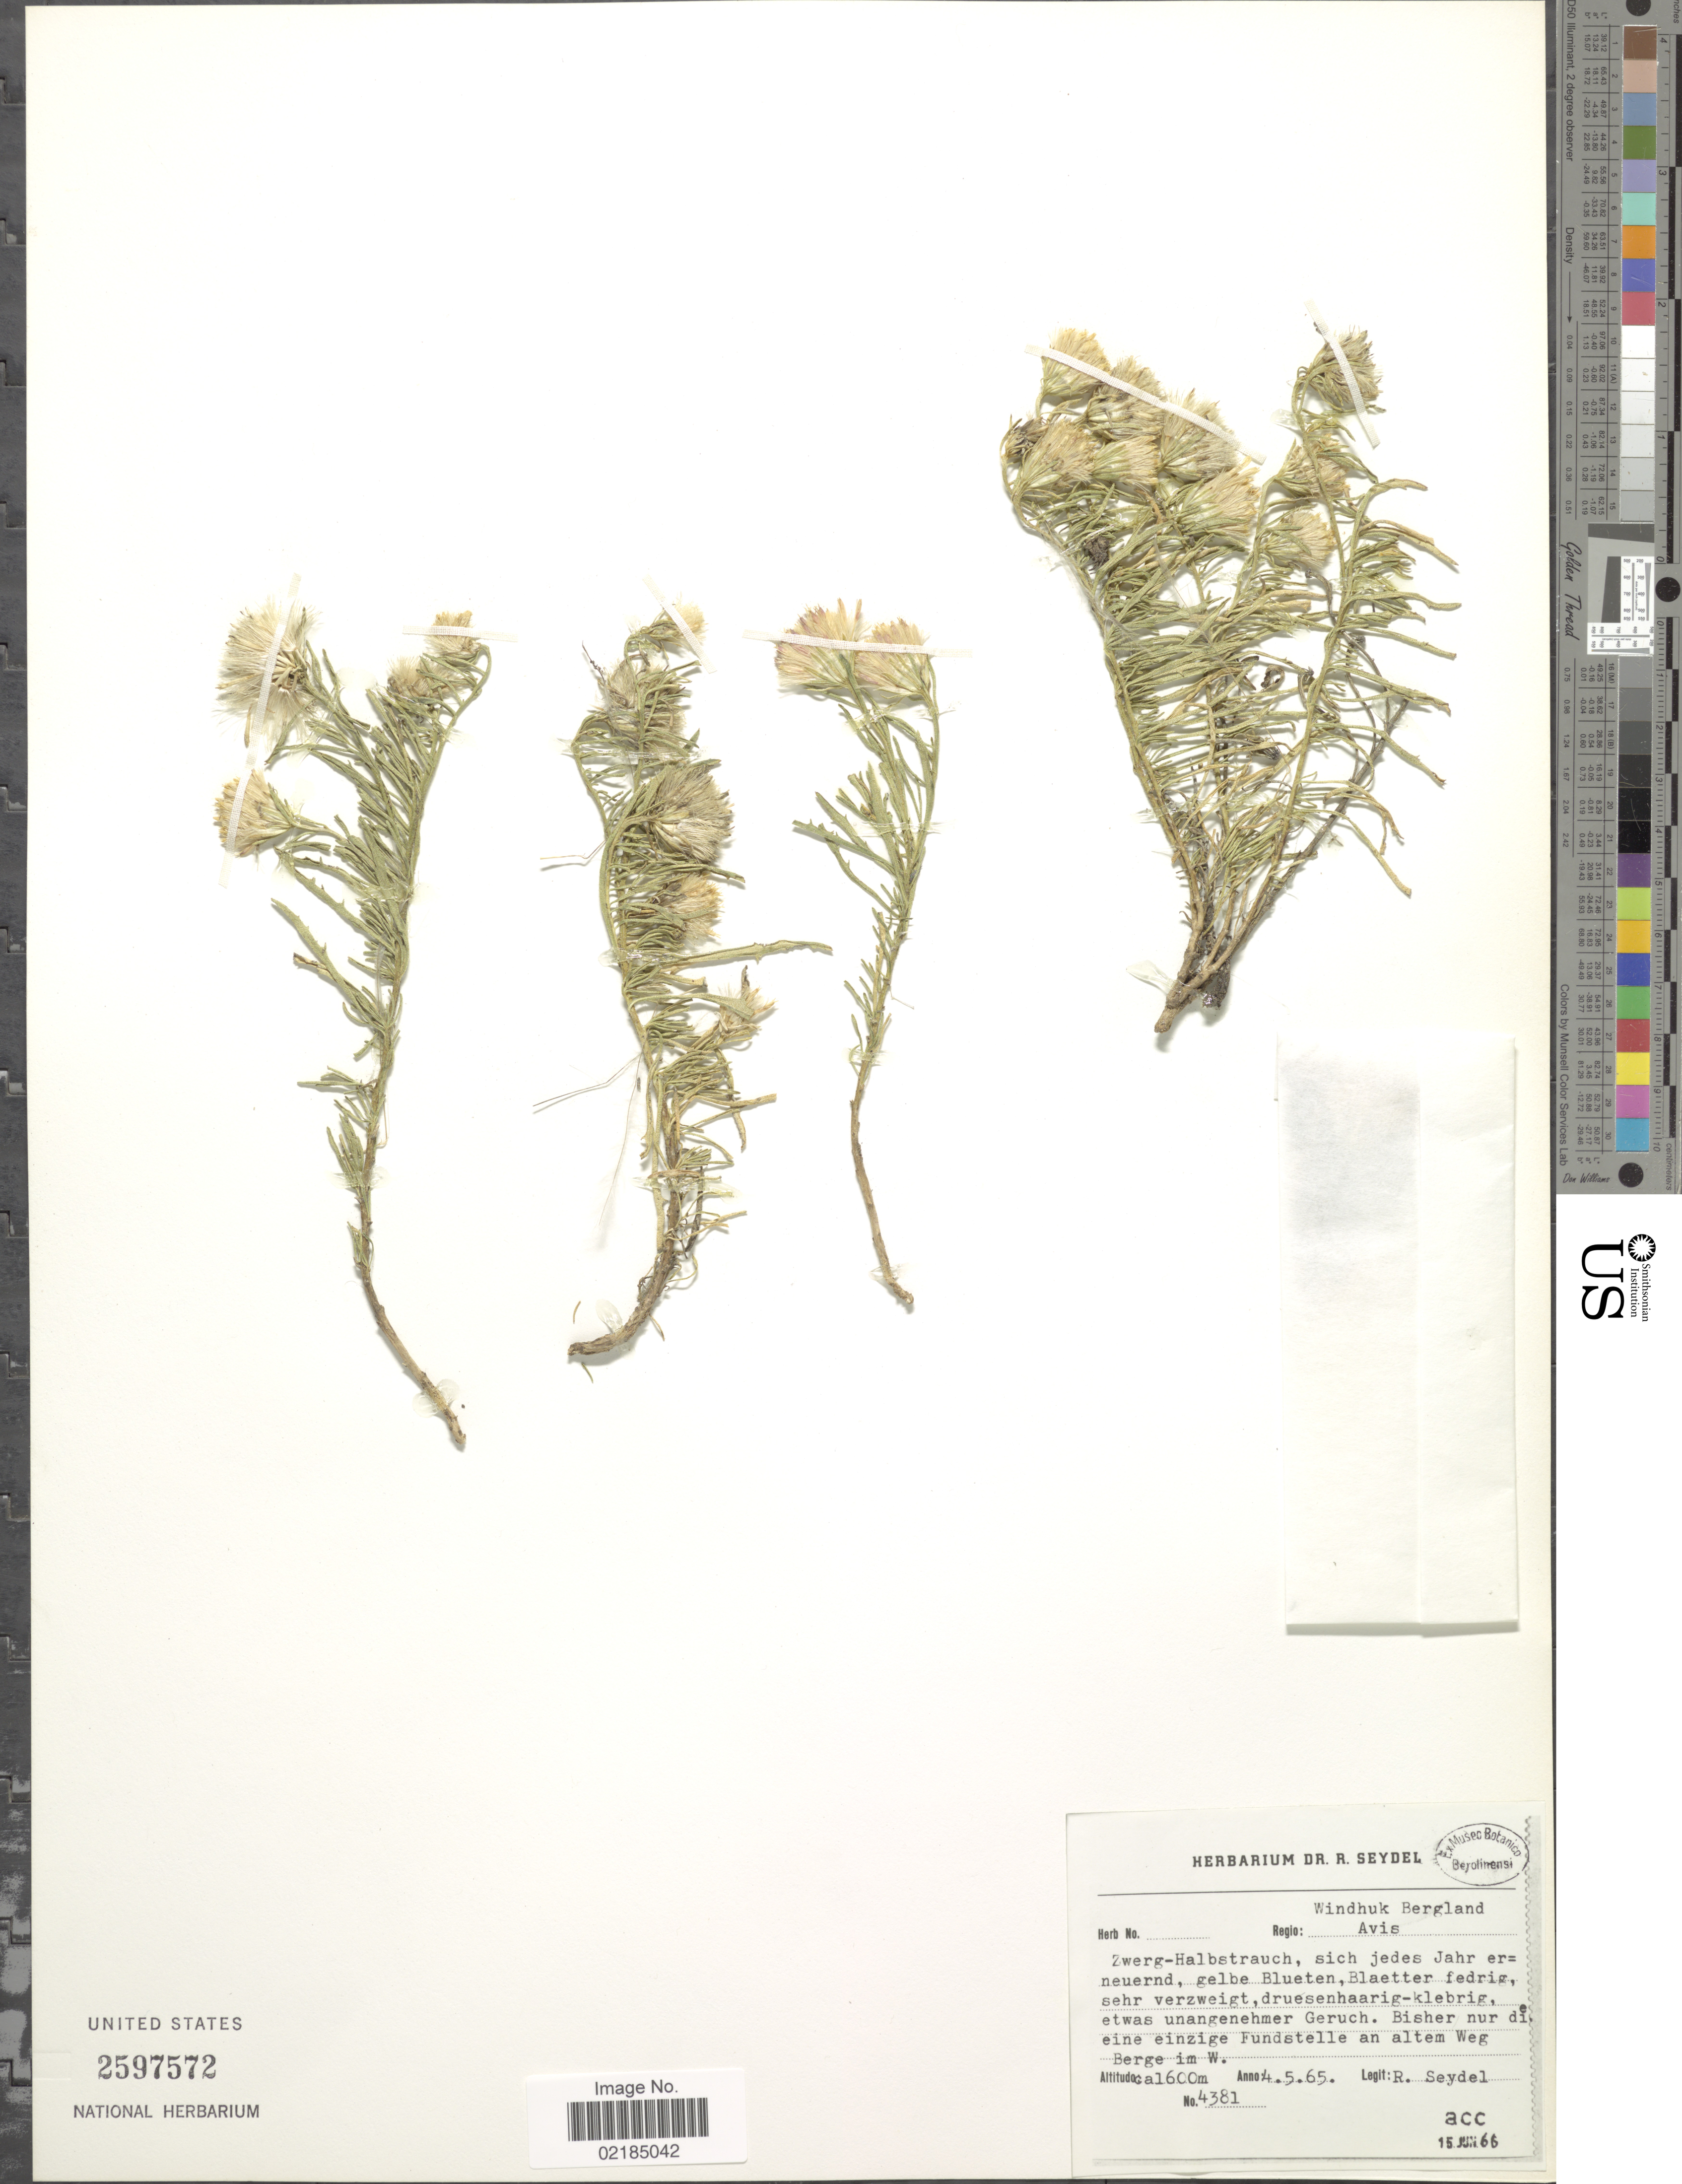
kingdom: Plantae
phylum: Tracheophyta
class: Magnoliopsida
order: Asterales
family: Asteraceae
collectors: R. Seydel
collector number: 4381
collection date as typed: Transcribed d/m/y: 4/5/65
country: Namibia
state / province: Khomas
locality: Regio: Windhuk [Windhoek] Bergland. Avis. Zwerg-Halbstrauch, sich jedes Jahr erneuernd, gelbe Blueten, Blaetter fedrig, sehr verzweigt, druesenhaarig-klebrig, etwas unangenehmer Geruch. Bisher nur dleineeinzige Fundstelle an altem Weg Berge im W.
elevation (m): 1600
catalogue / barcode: US 2597572